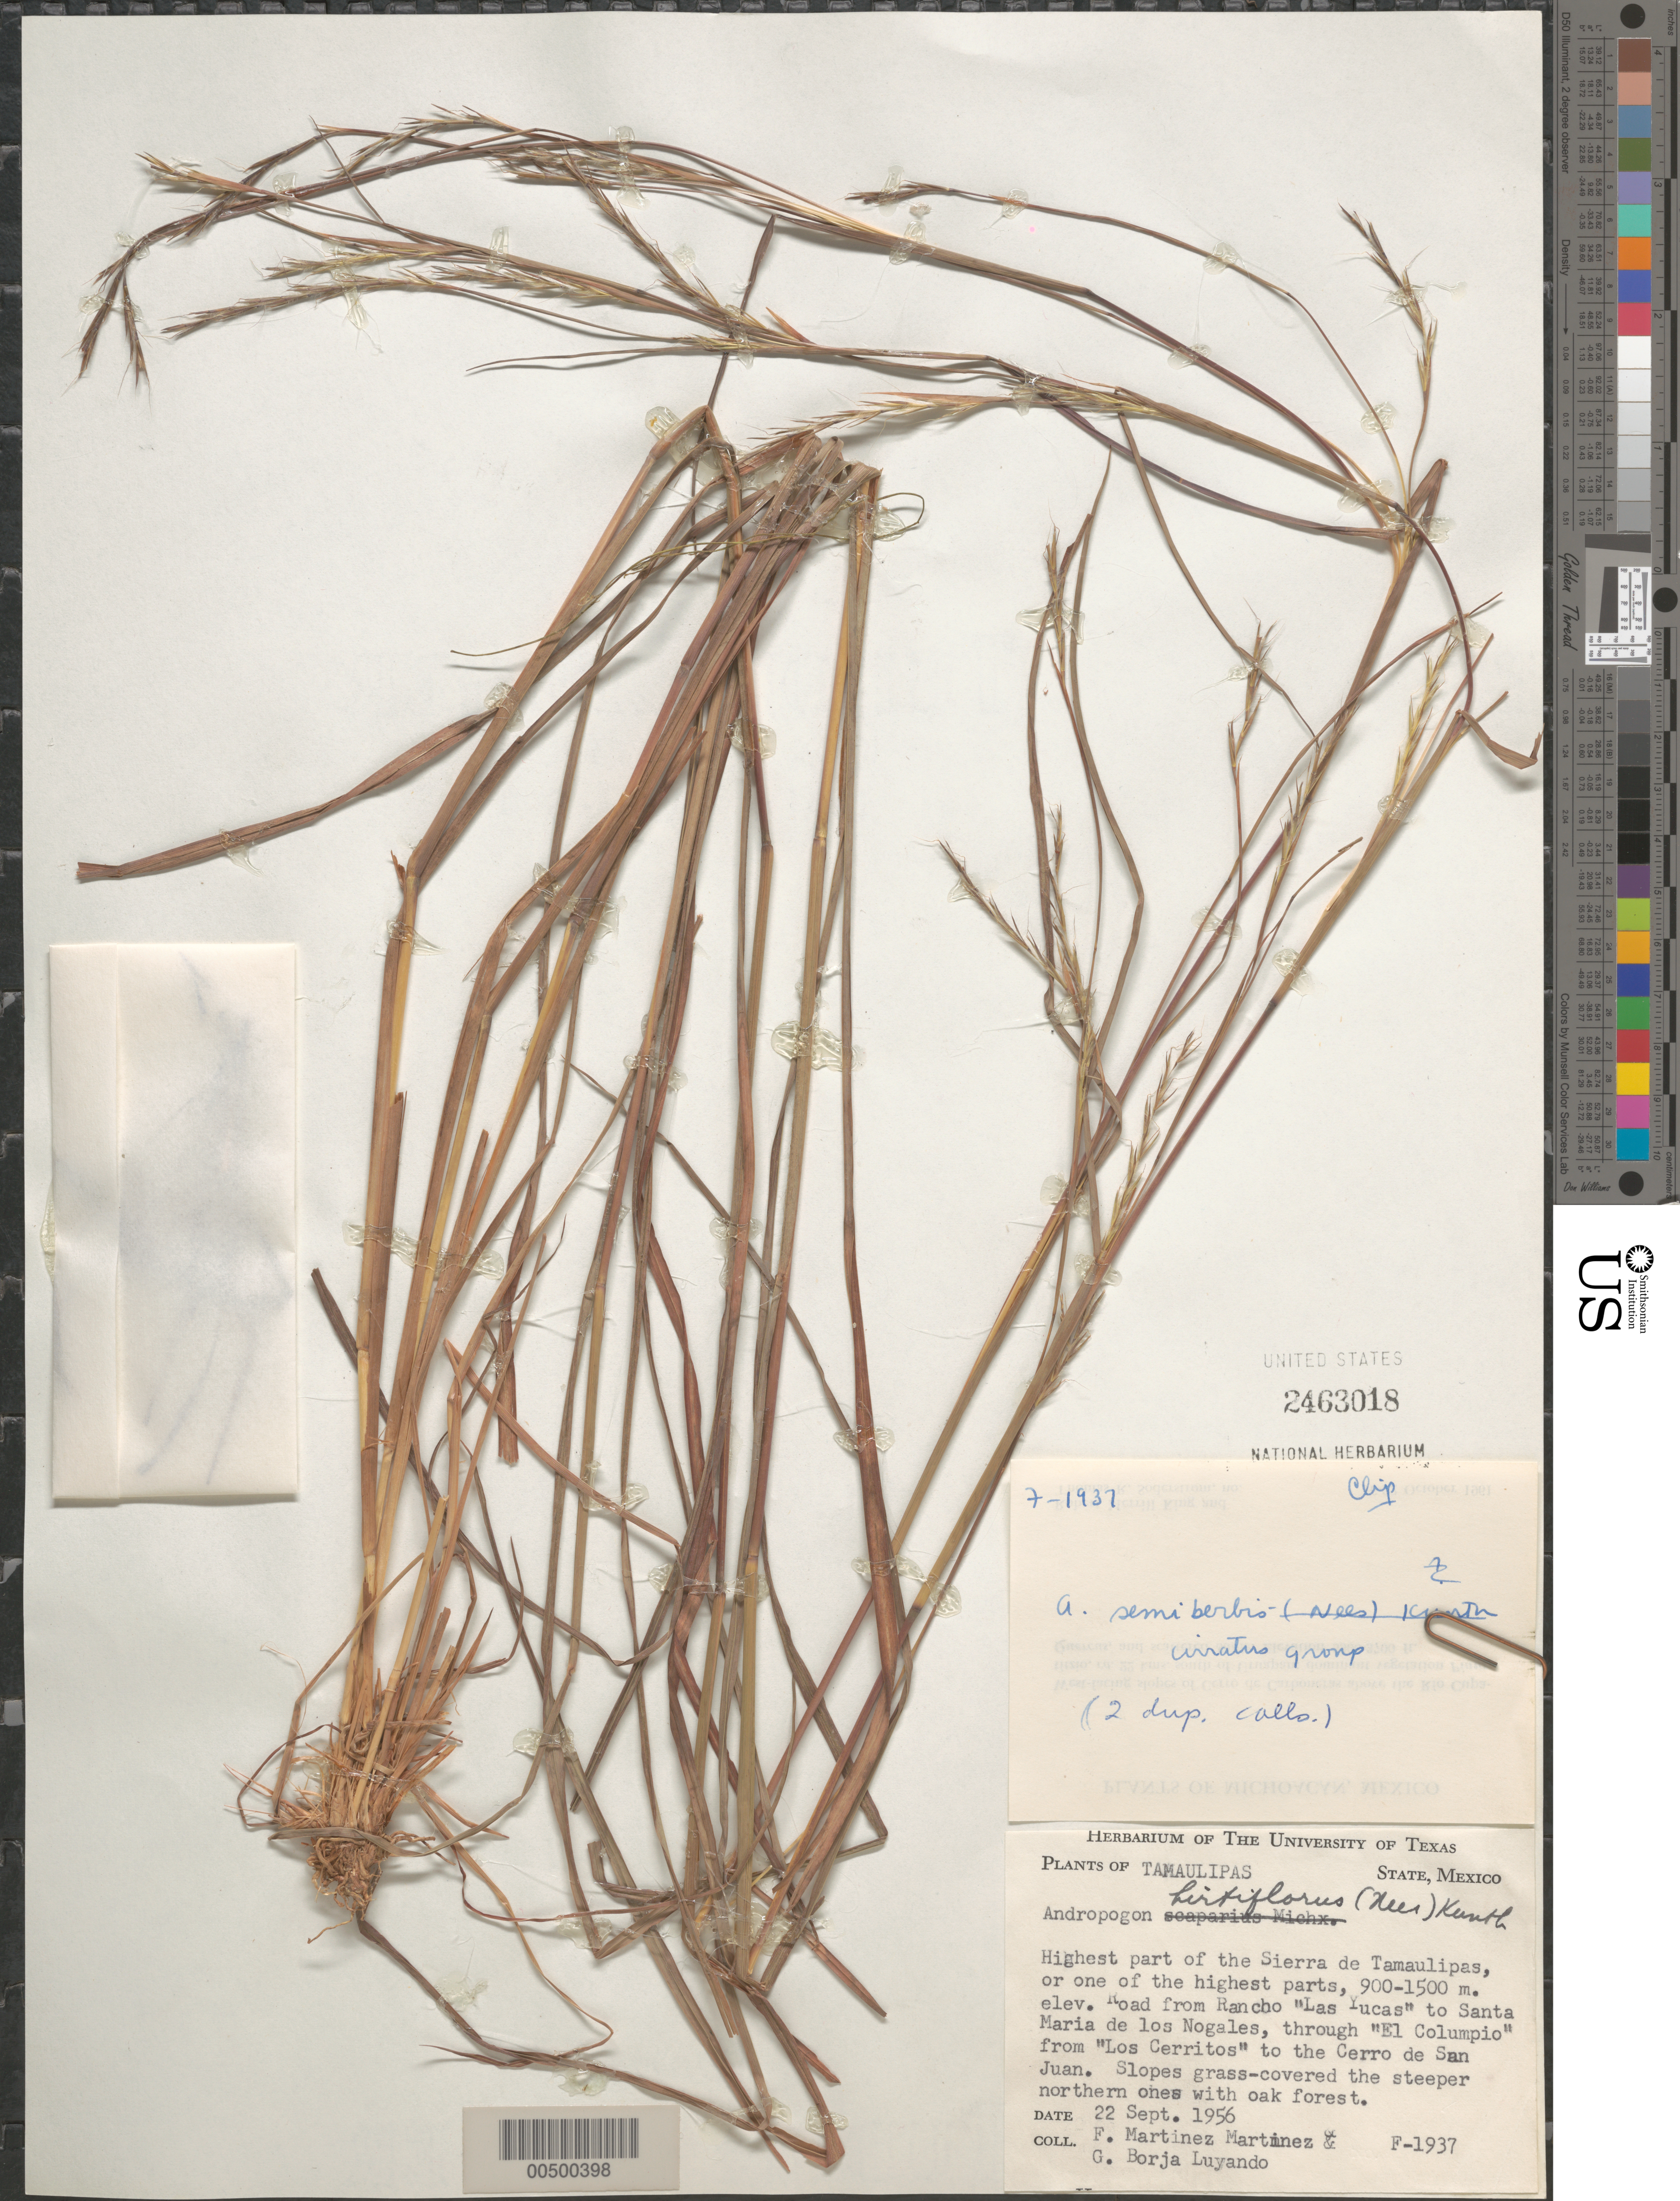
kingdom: Plantae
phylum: Tracheophyta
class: Liliopsida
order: Poales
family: Poaceae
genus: Schizachyrium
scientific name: Schizachyrium sanguineum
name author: (Retz.) Alston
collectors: F. Martinez-M. & G. Borja-Luyando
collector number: F-1937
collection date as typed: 22 Sep 1956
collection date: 1956-09-22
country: Mexico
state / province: Tamaulipas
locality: Highest part of the Sierra de Tamaulipas, rd from Rancho Las Yucas to Santa Maria de los Nogales, thru El Columpio from Los C...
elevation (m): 900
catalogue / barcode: US 2463018